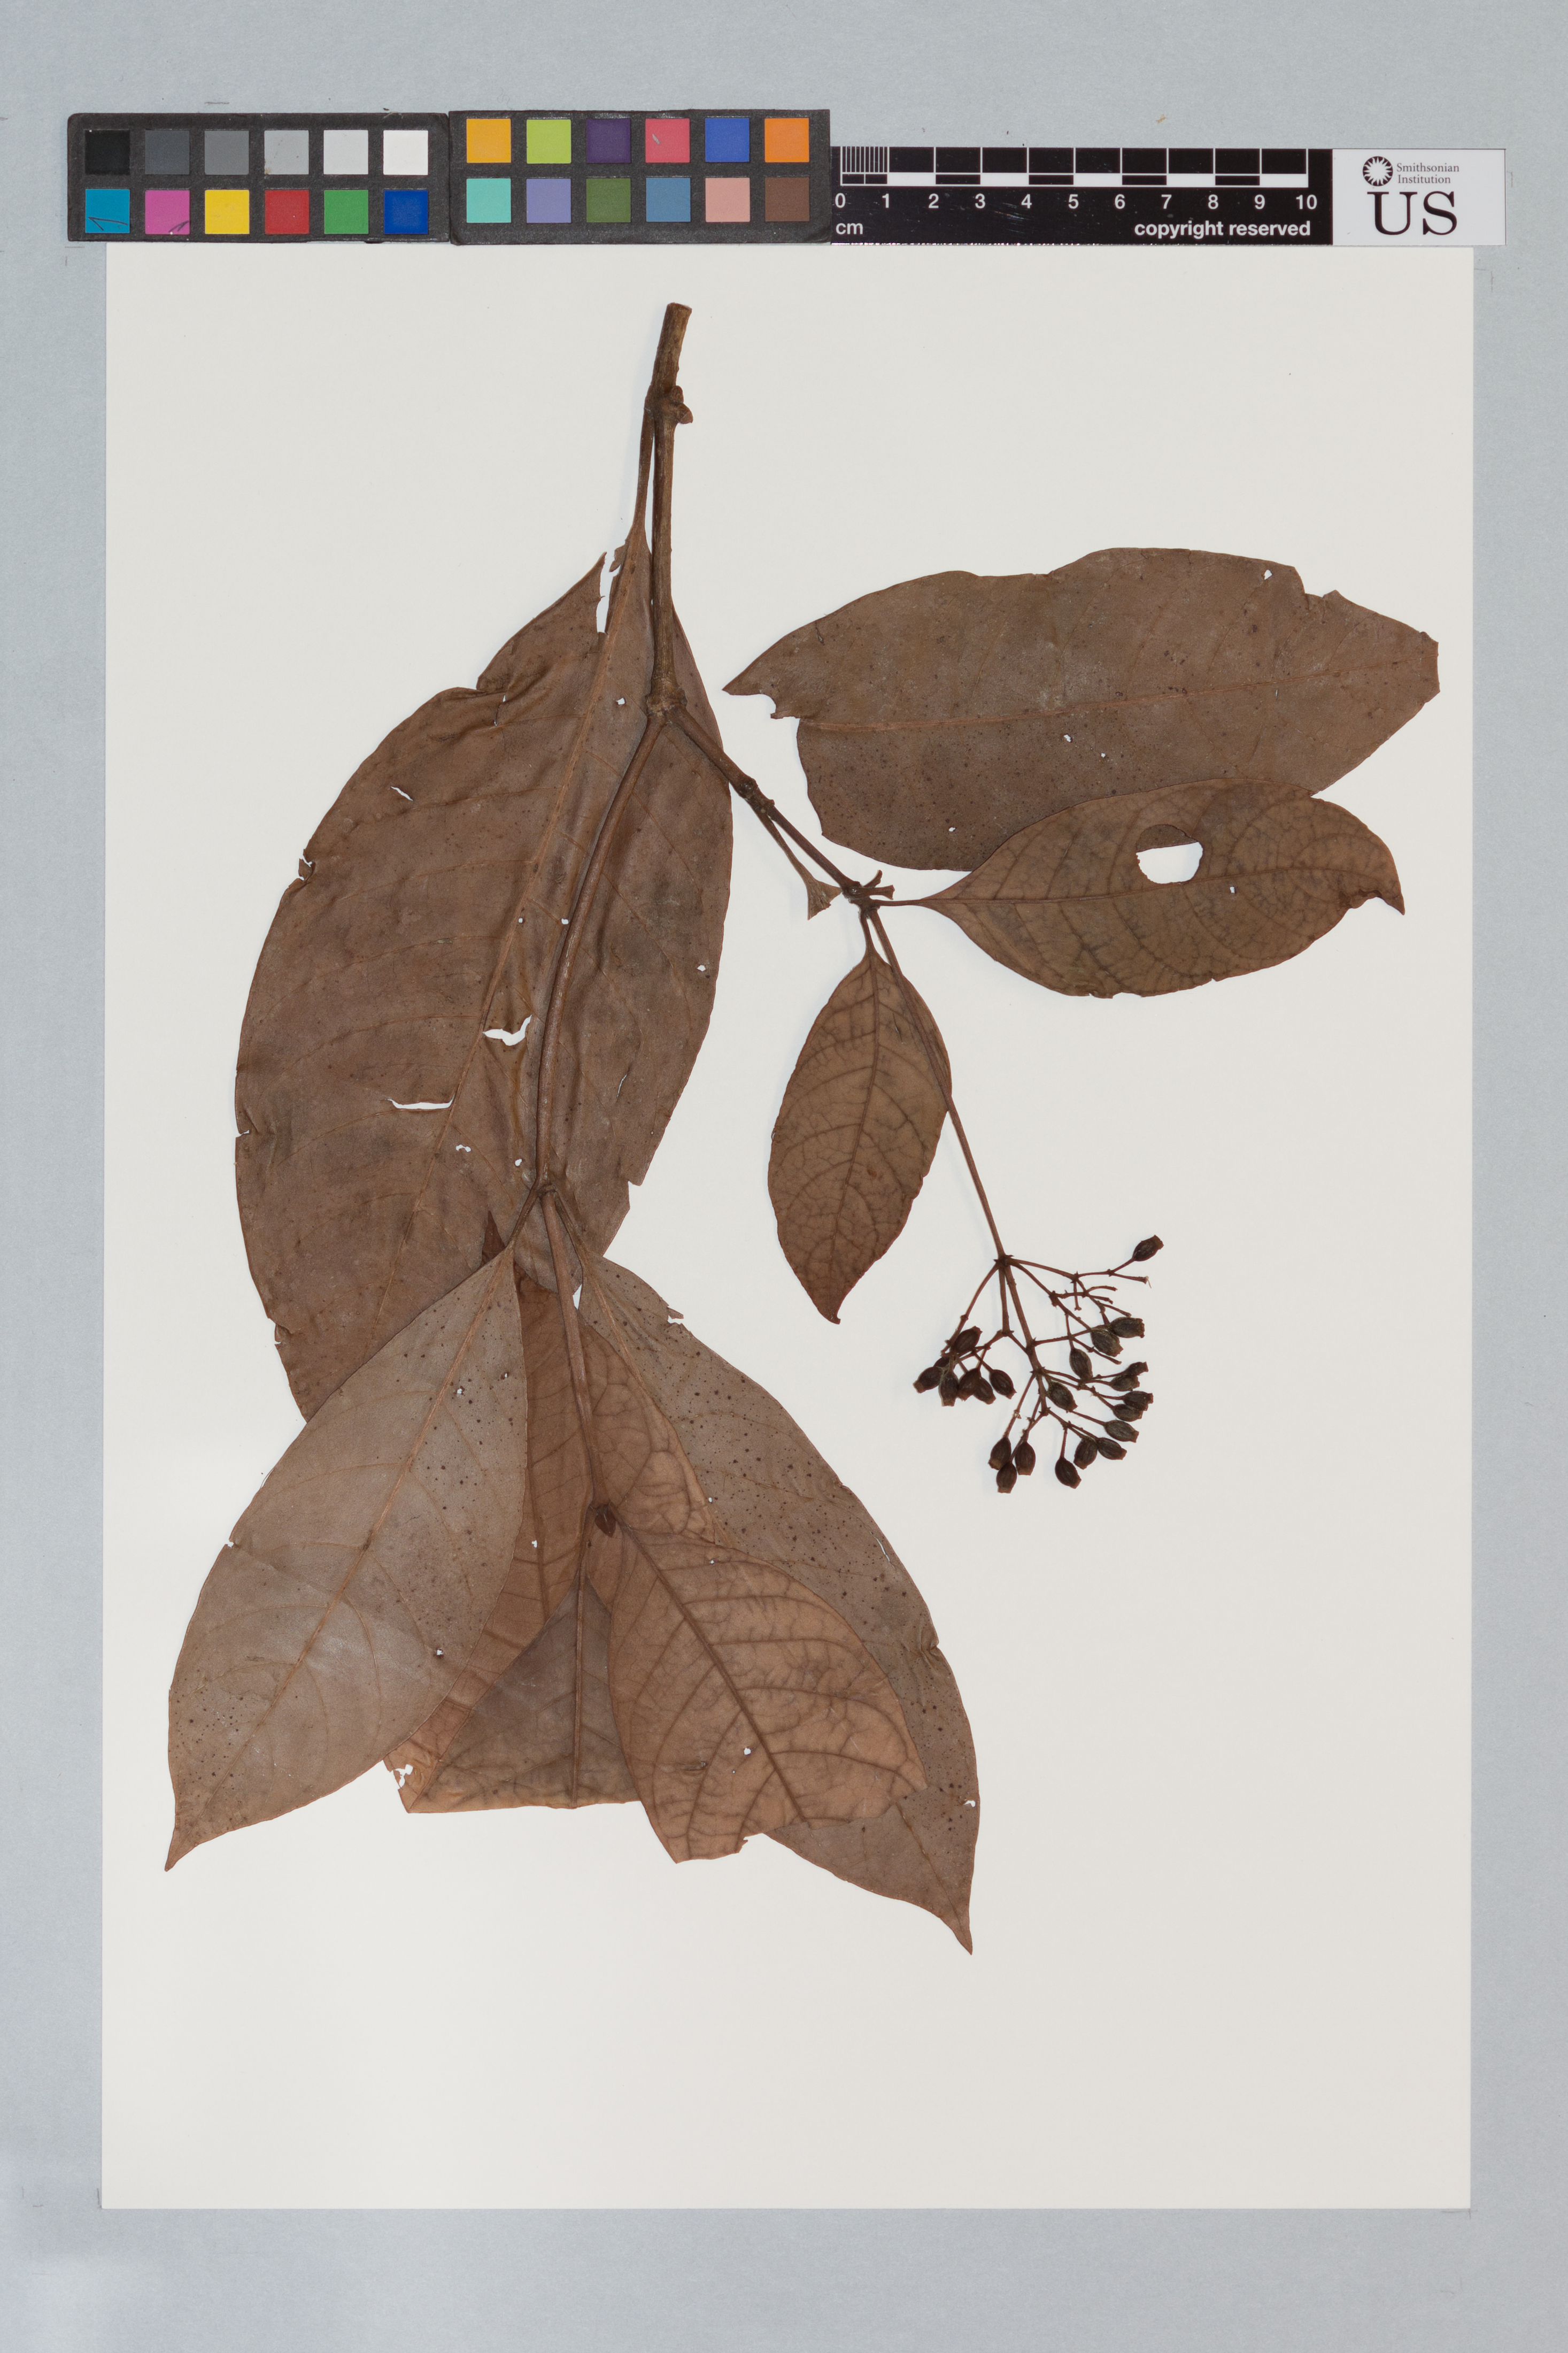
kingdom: Plantae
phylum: Tracheophyta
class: Magnoliopsida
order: Gentianales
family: Rubiaceae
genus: Psychotria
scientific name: Psychotria irwinii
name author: Steyerm.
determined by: Taylor, Charlotte M.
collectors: T. Henkel, R. Williams & V. James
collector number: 2954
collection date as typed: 15 September 1993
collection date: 1993-09-15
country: Guyana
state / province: U. Takutu-U. Essequibo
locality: Sales Creek (tributary of Toucan Creek) 3 km S-SE of Marudi Mt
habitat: Mixed upland forest and manicole swamp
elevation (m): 250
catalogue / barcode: US 3374697